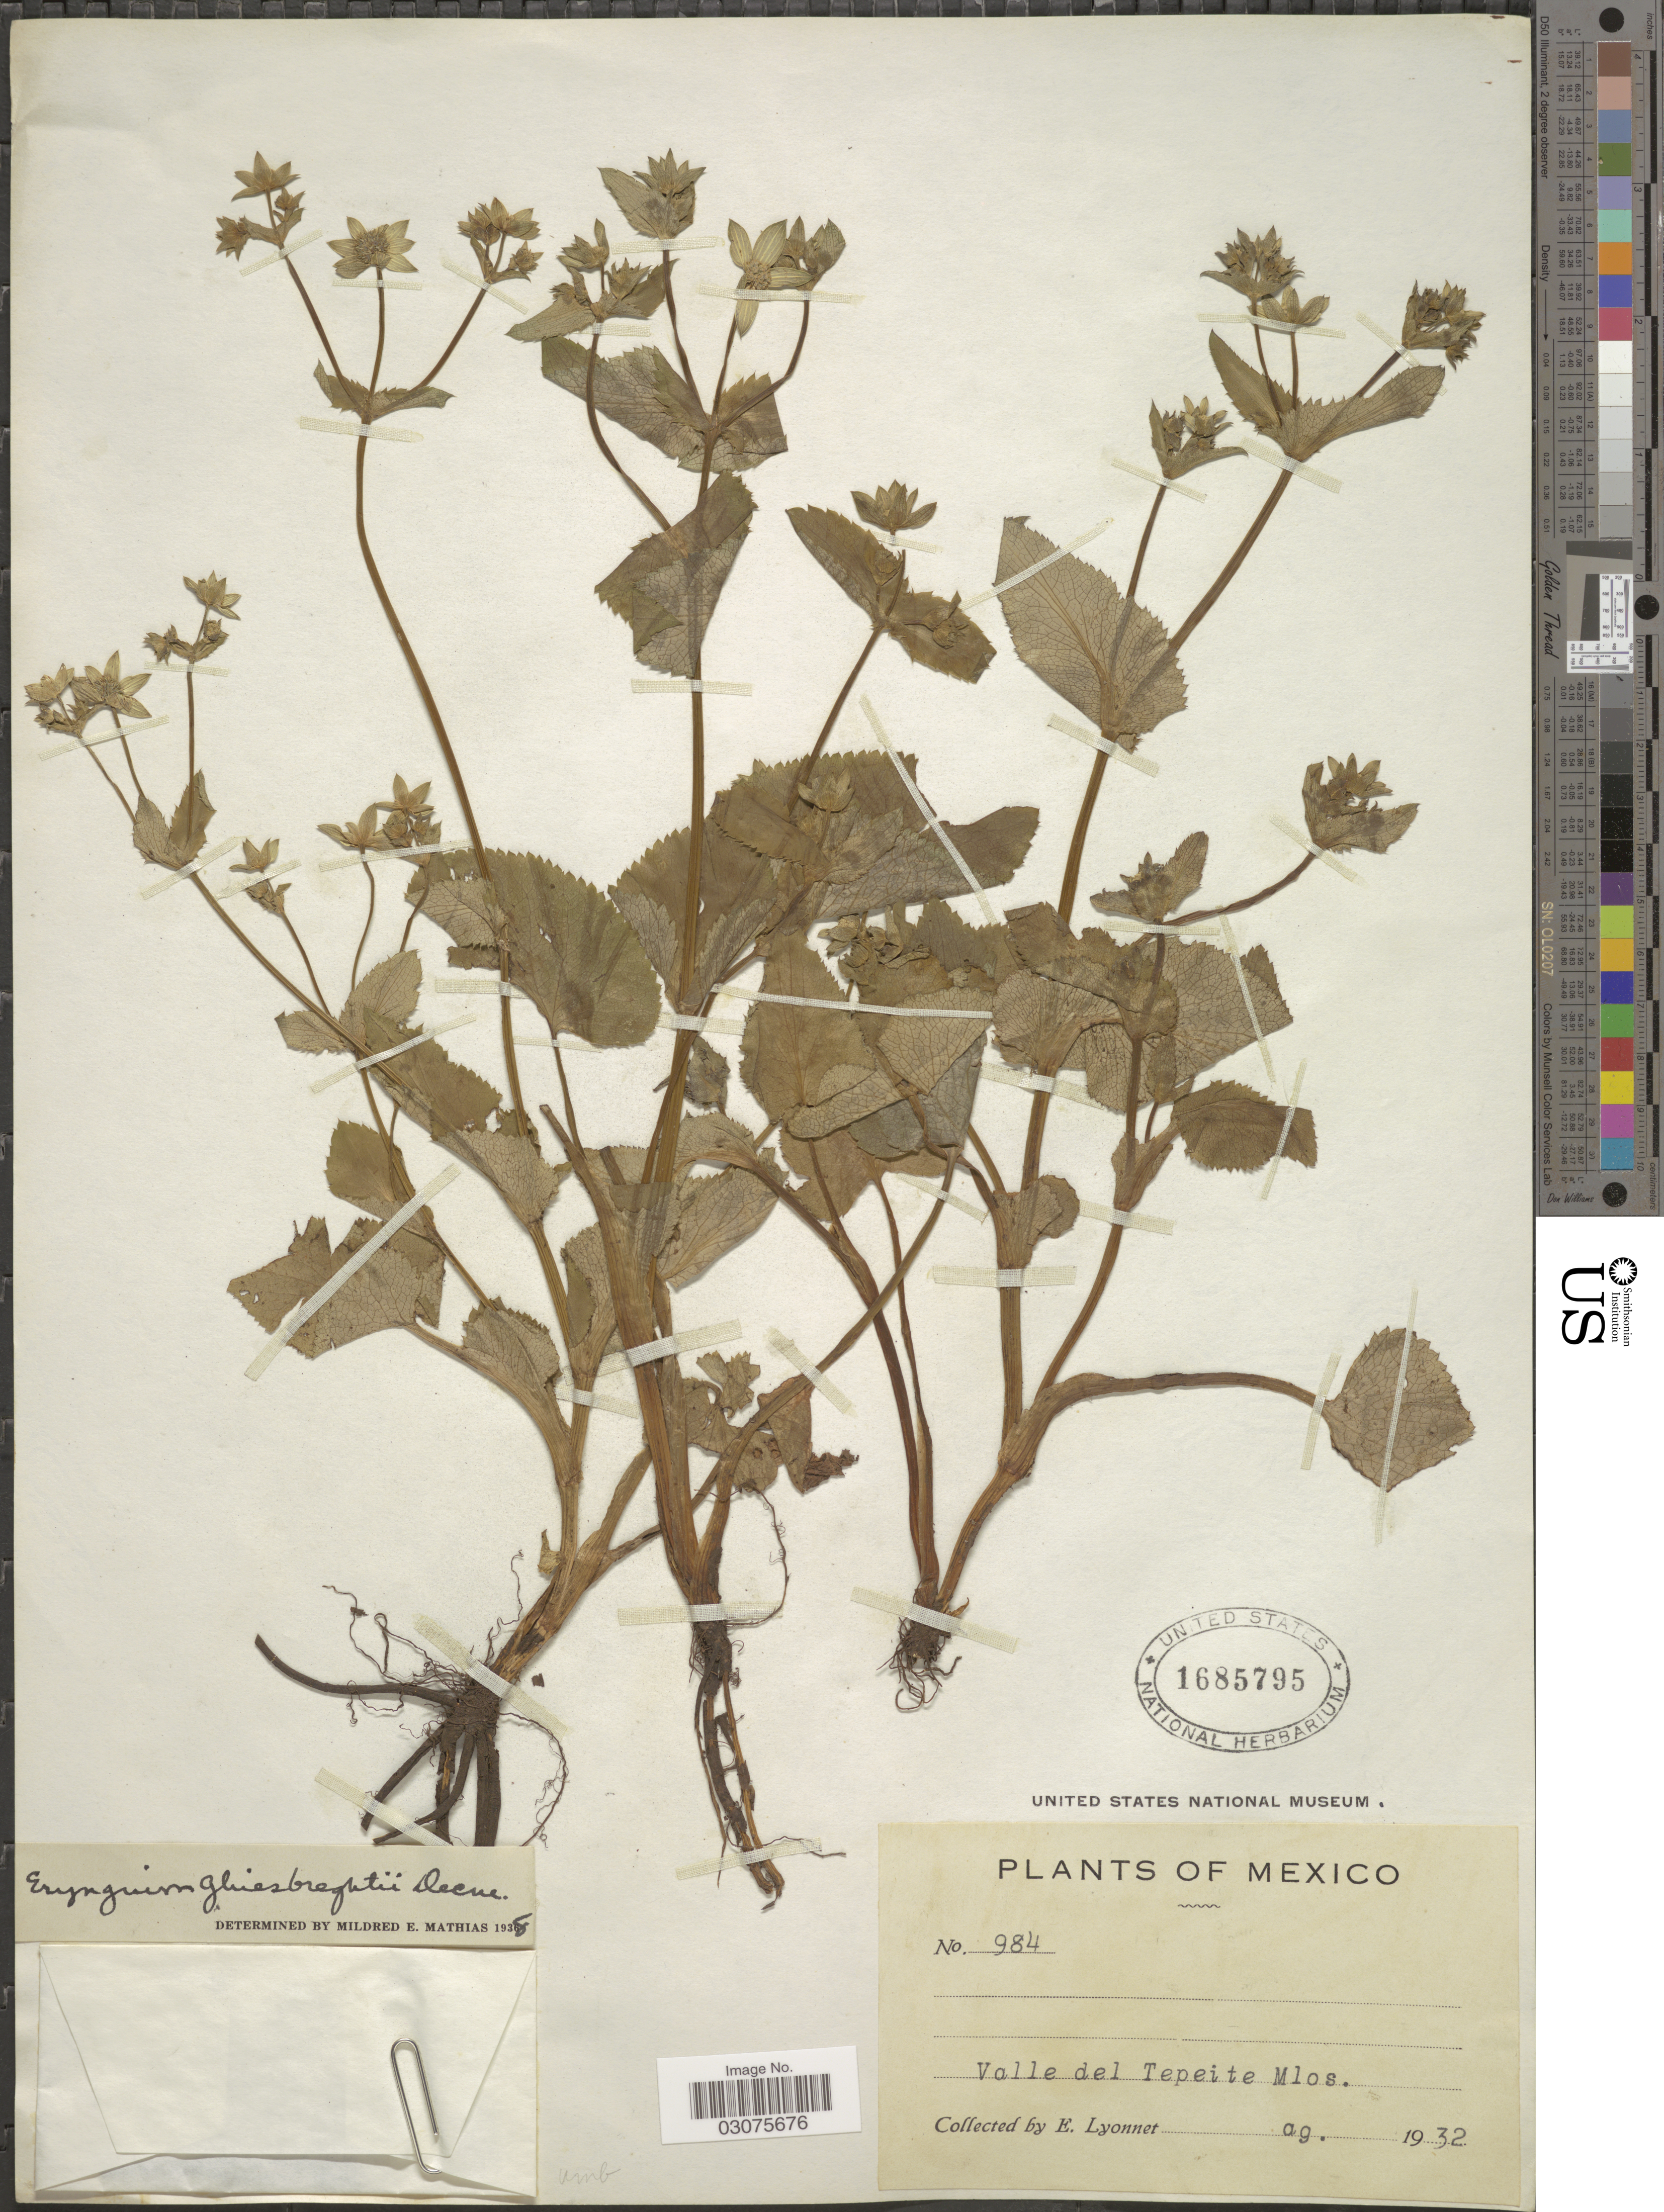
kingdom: Plantae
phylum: Tracheophyta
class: Magnoliopsida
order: Apiales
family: Apiaceae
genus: Eryngium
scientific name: Eryngium ghiesbreghtii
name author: Decne.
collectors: E. Lyonnet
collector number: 984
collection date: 1932-08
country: Mexico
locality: Valle del Tepeite Mlos.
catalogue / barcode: US 1685795